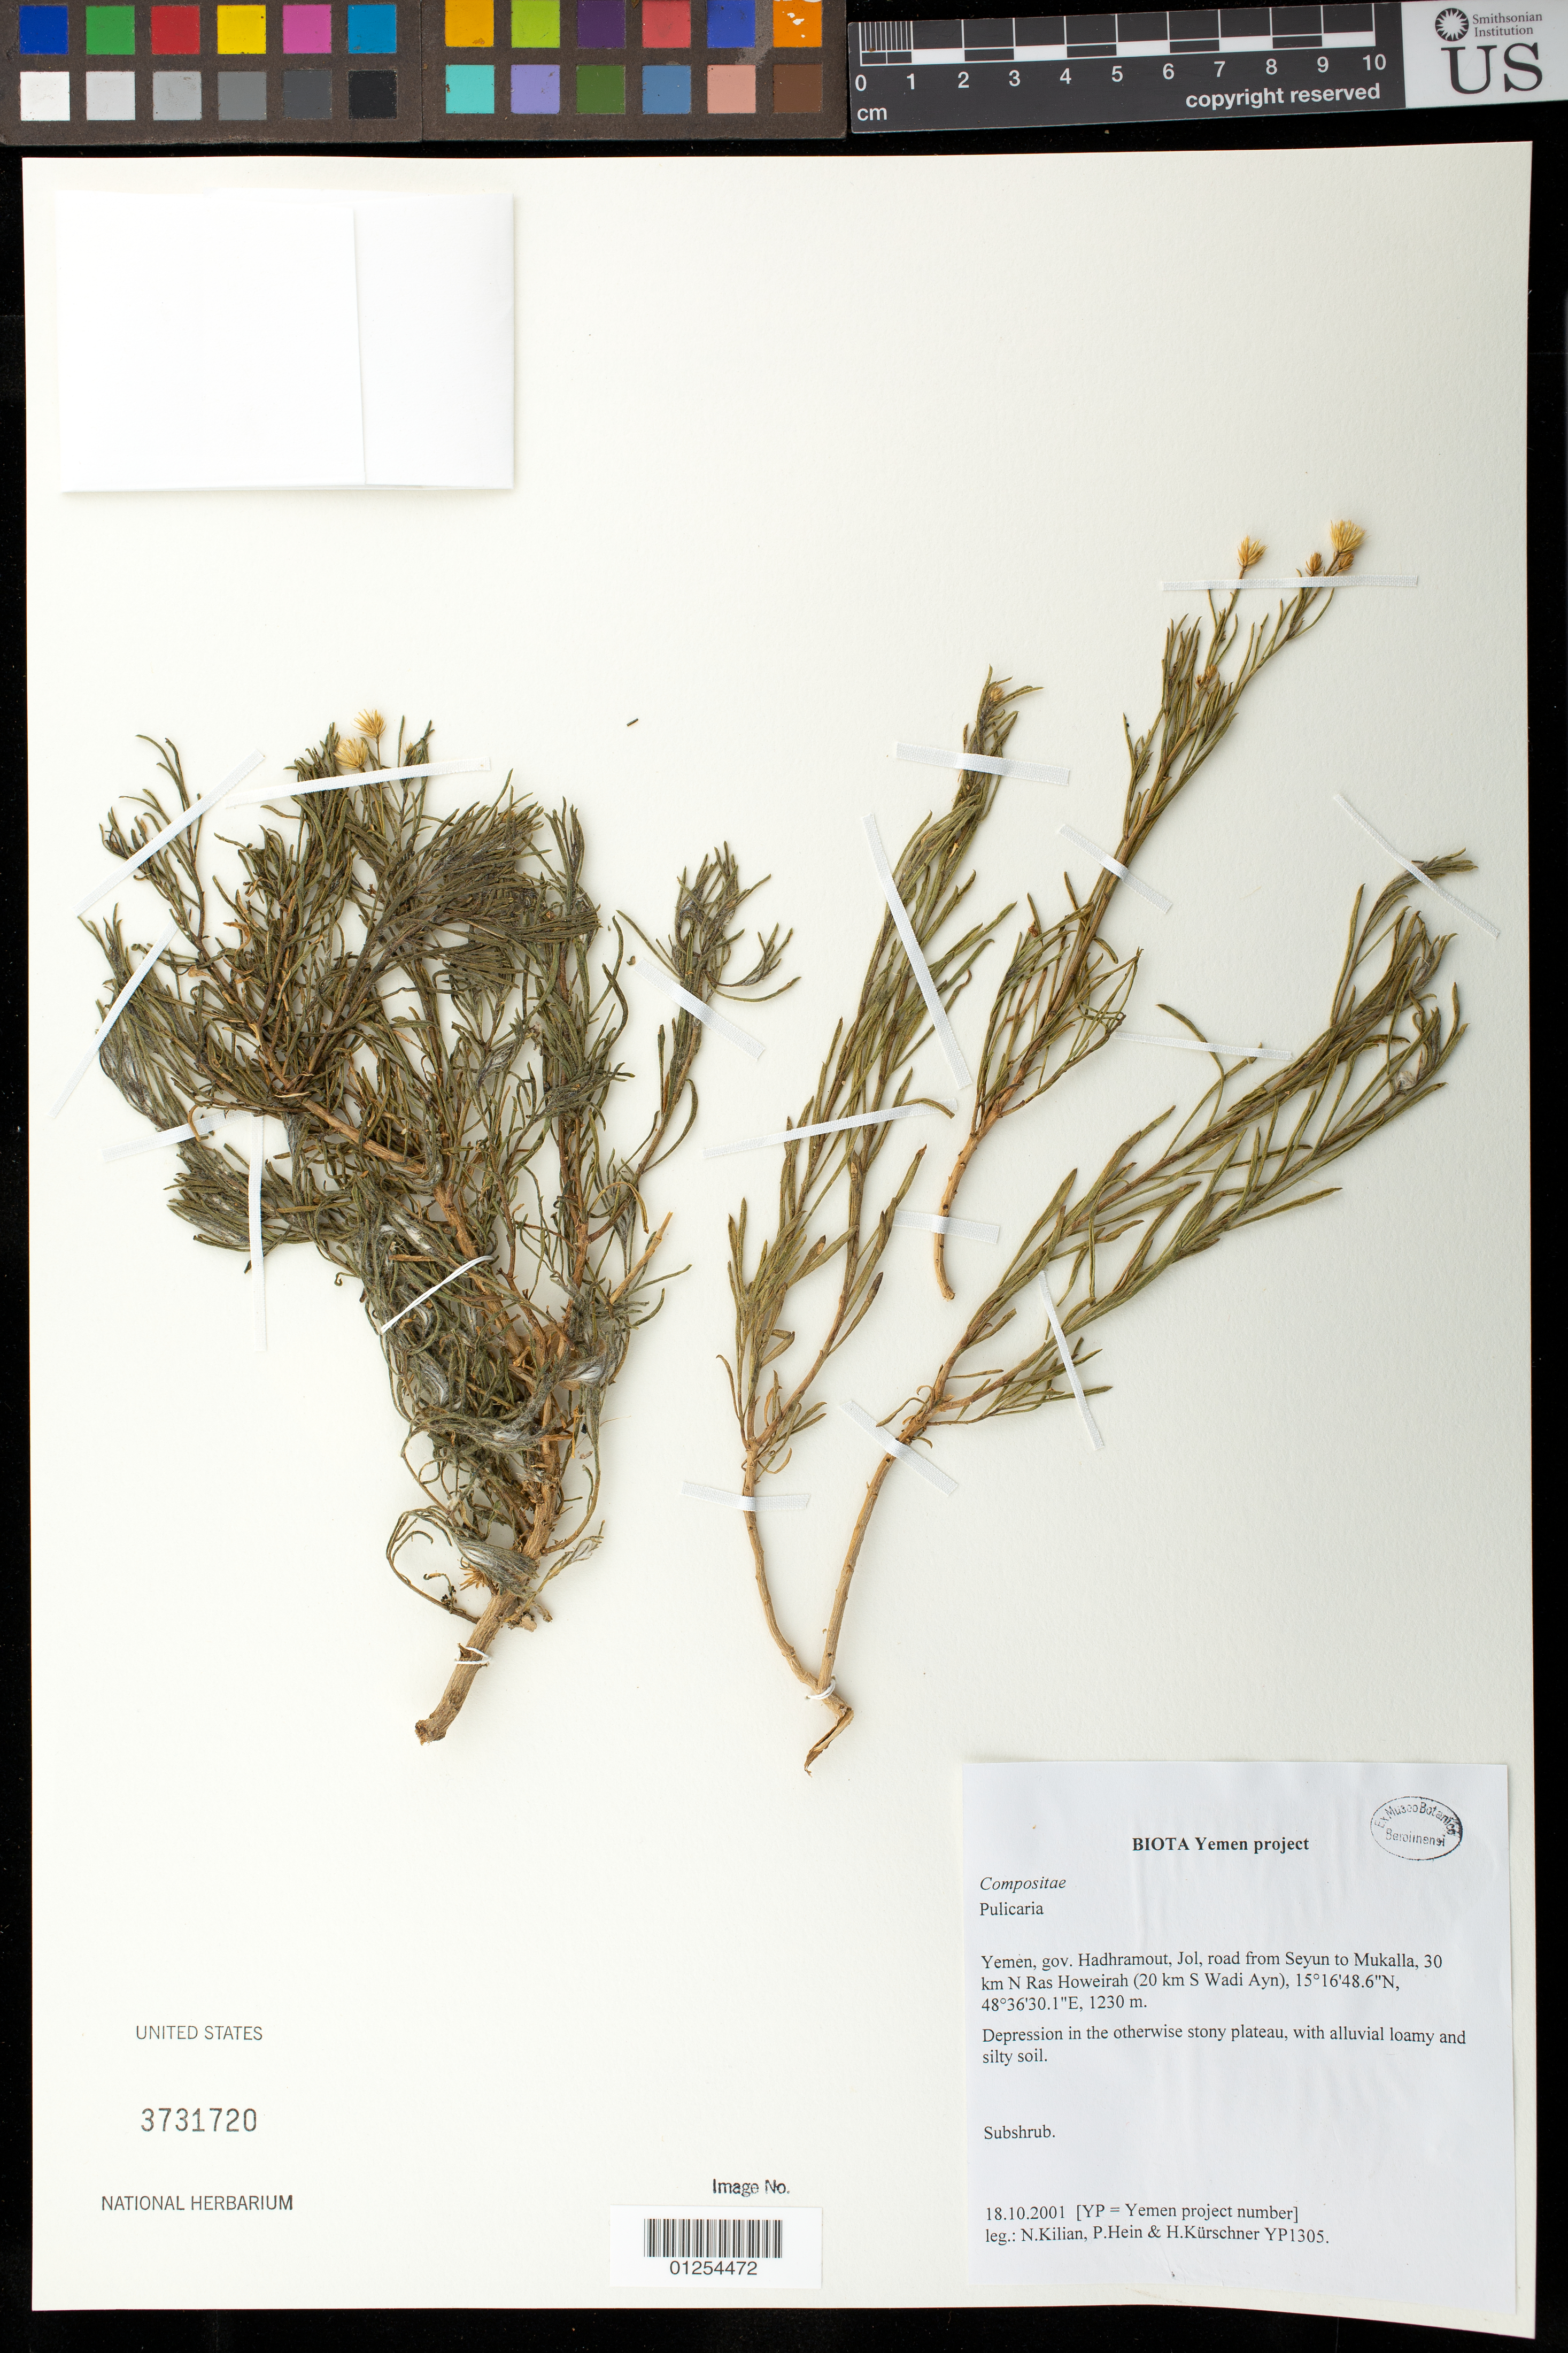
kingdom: Plantae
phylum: Tracheophyta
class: Magnoliopsida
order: Asterales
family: Asteraceae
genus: Pulicaria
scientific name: Pulicaria sp.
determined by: Kilian, Norbert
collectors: N. Kilian & P. Hein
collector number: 1305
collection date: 2001-10-18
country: Yemen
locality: Yemen, gov. Hadhramout, Jol, road from Seyun to Mukalla, 30 km N Ras Howeirah (20 km S Wadi Ayn)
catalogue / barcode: US 3731720